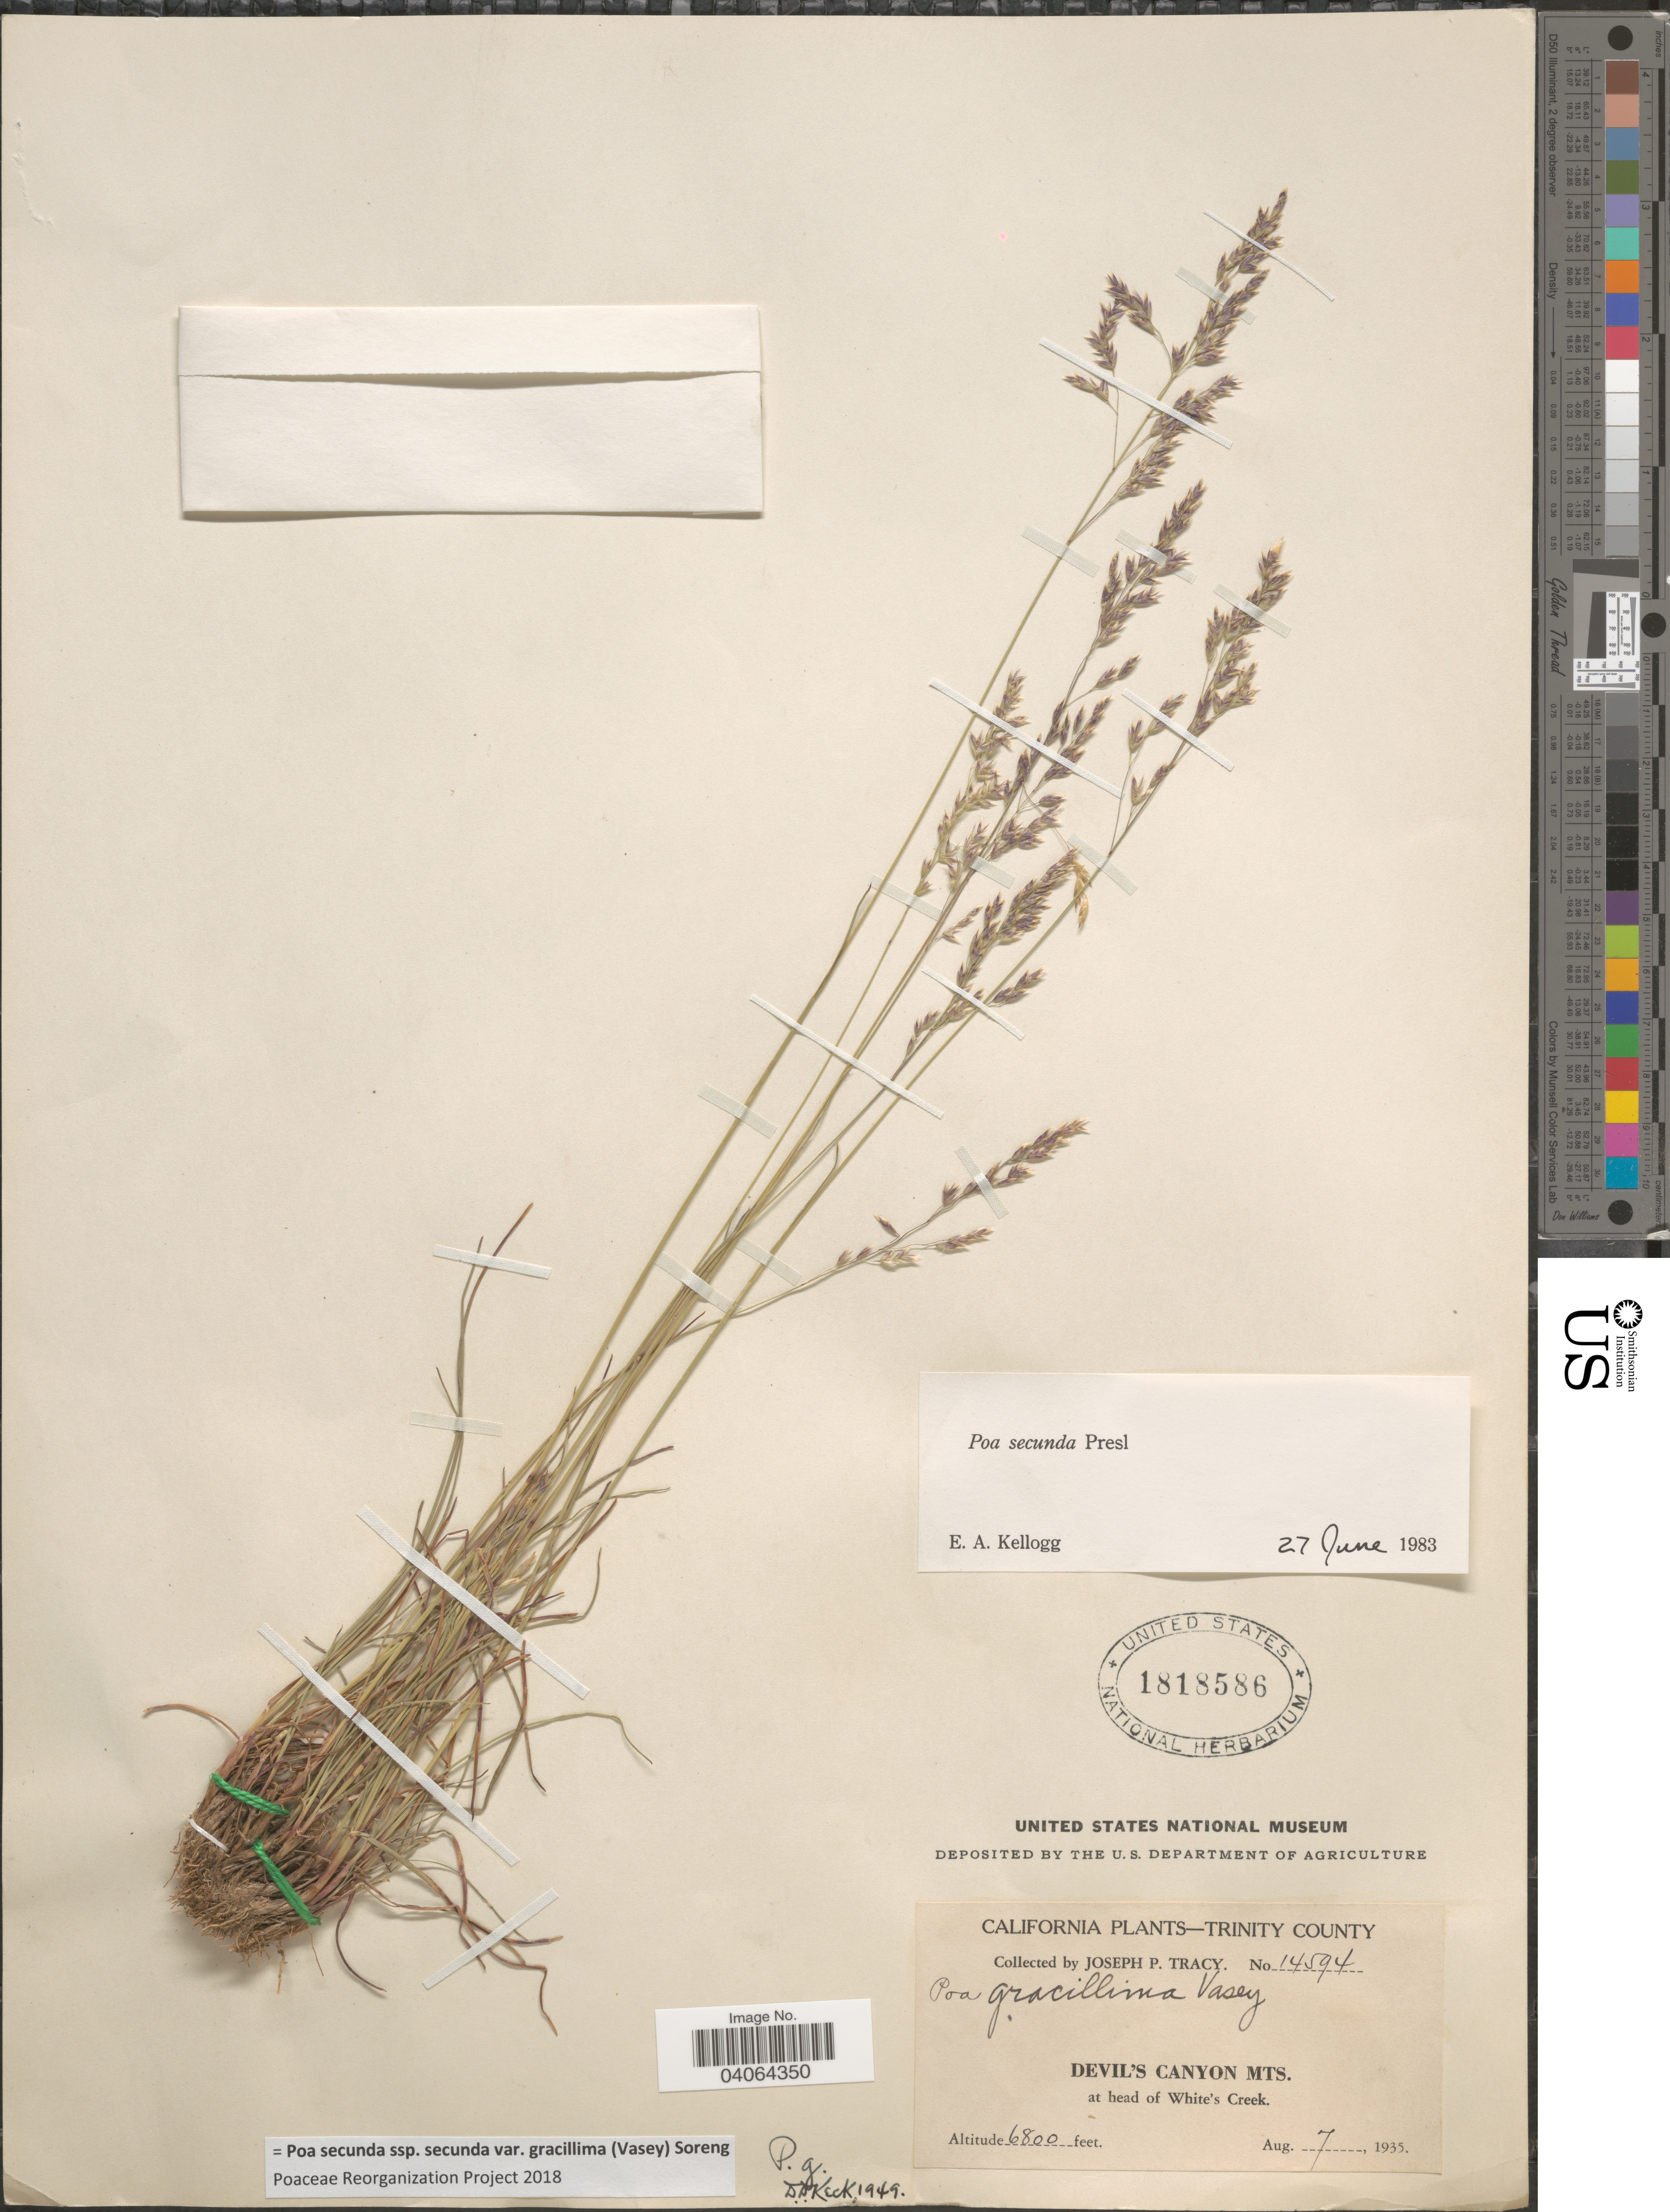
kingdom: Plantae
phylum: Tracheophyta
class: Liliopsida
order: Poales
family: Poaceae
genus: Poa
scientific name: Poa secunda subsp. secunda var. gracillima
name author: (Vasey) Soreng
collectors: J. Tracy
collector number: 14594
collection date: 1935-08-07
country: United States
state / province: California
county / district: Trinity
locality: Trinity County. Devil's Canyon Mts. at head of White's Creek.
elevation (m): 2073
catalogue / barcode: US 1818586